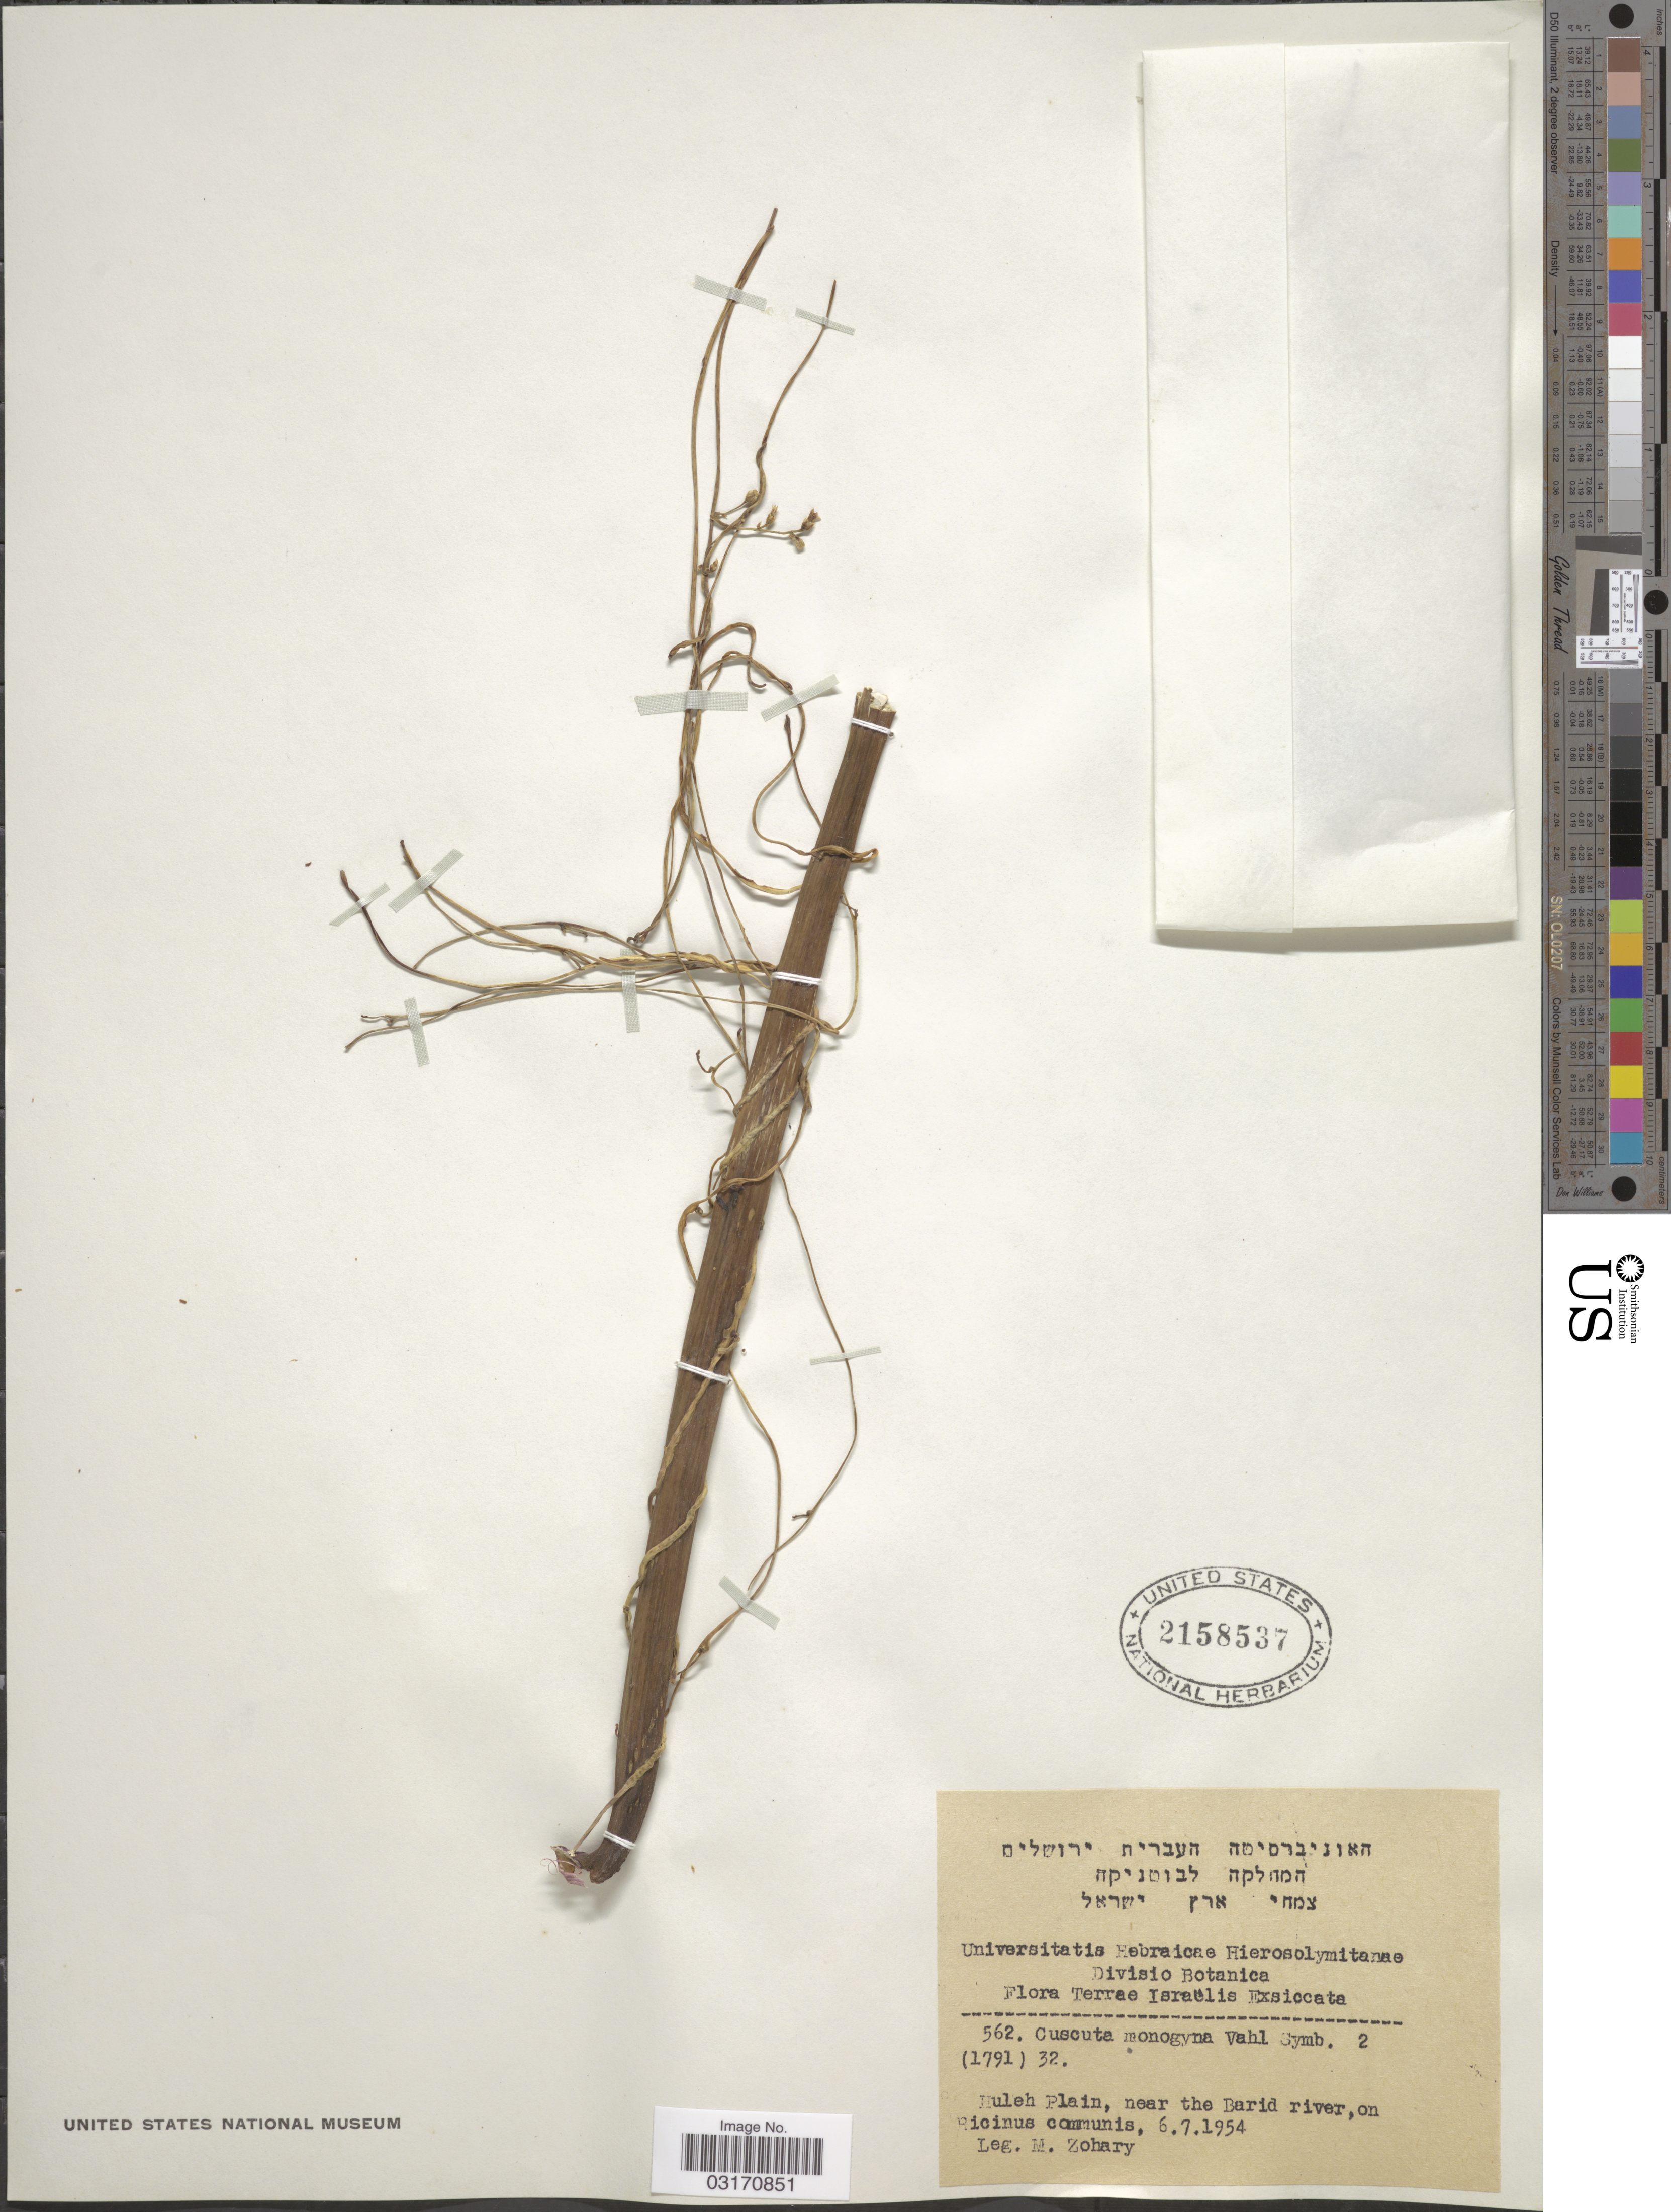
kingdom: Plantae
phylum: Tracheophyta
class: Magnoliopsida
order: Solanales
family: Convolvulaceae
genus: Cuscuta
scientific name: Cuscuta monogyna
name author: Vahl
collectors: M. Zohary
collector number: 562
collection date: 1954-07-06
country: Israel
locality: Terrae Israëlis. Huleh Plain, near the Barid river, on Ricinus communis.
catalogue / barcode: US 2158537